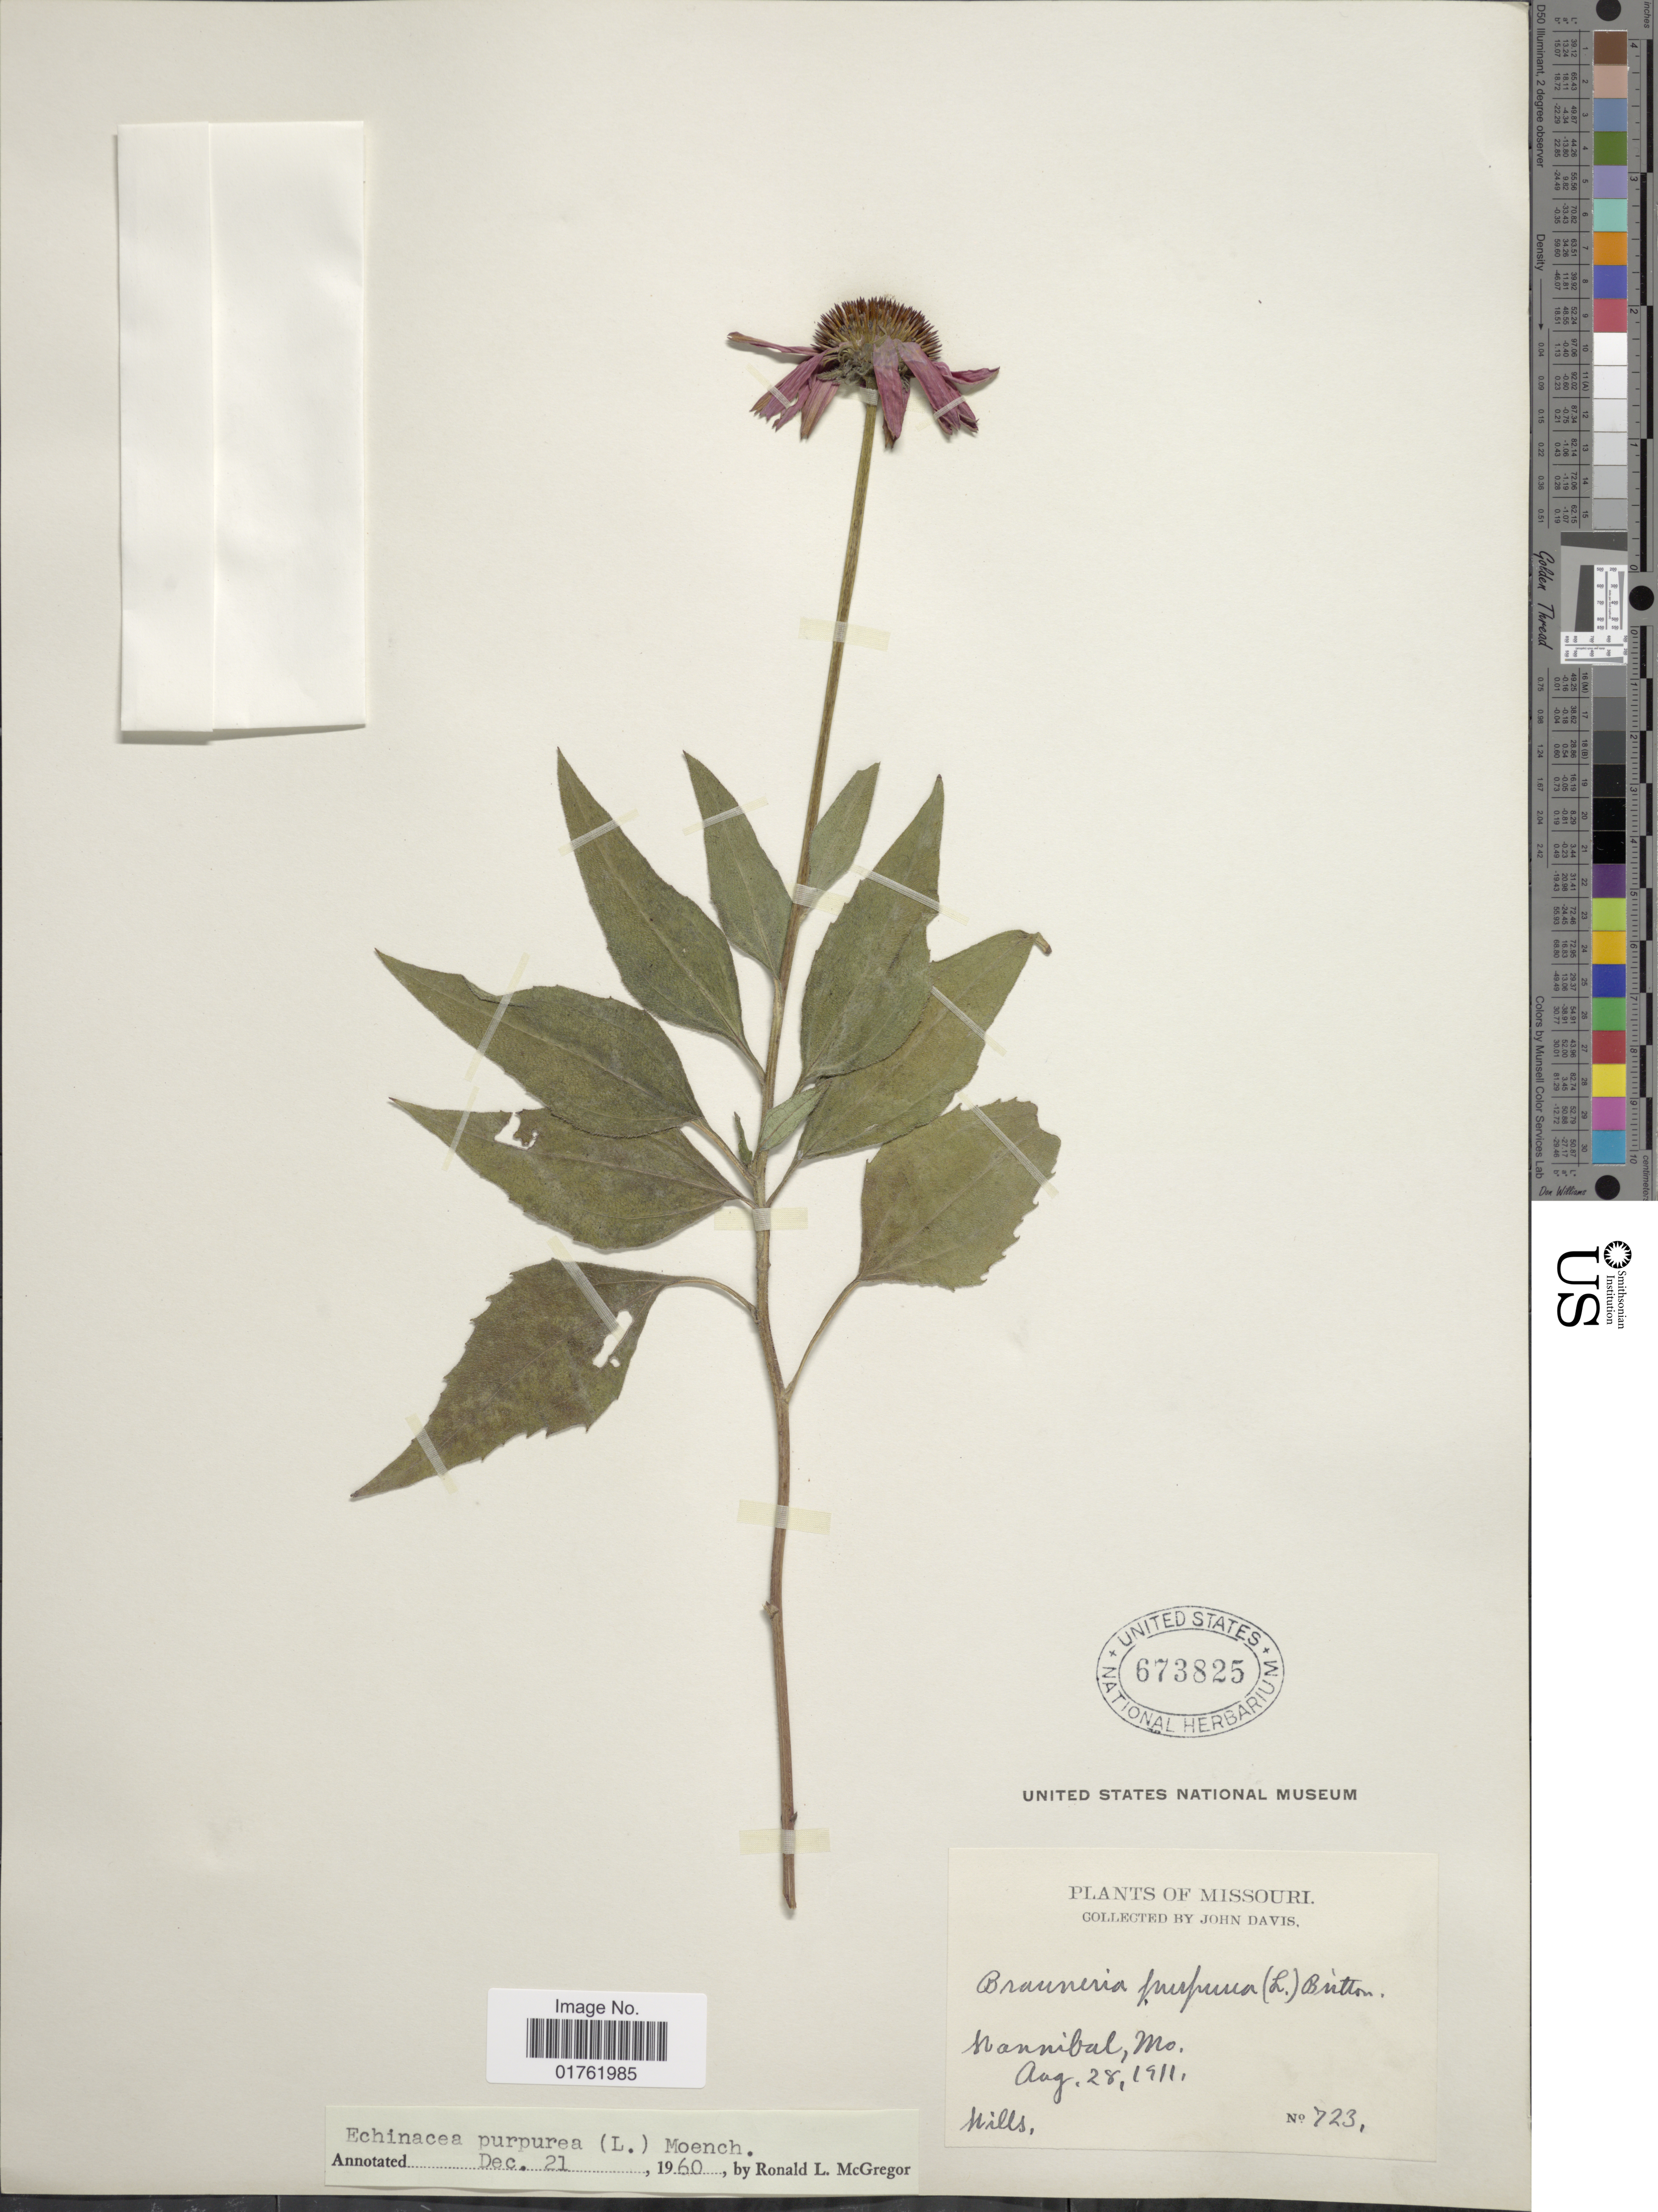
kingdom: Plantae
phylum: Tracheophyta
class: Magnoliopsida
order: Asterales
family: Asteraceae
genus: Echinacea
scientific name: Echinacea purpurea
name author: (L.) Moench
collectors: J. Davis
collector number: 723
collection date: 1911-08-28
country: United States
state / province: Missouri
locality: Nanniball, Mo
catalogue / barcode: US 673825